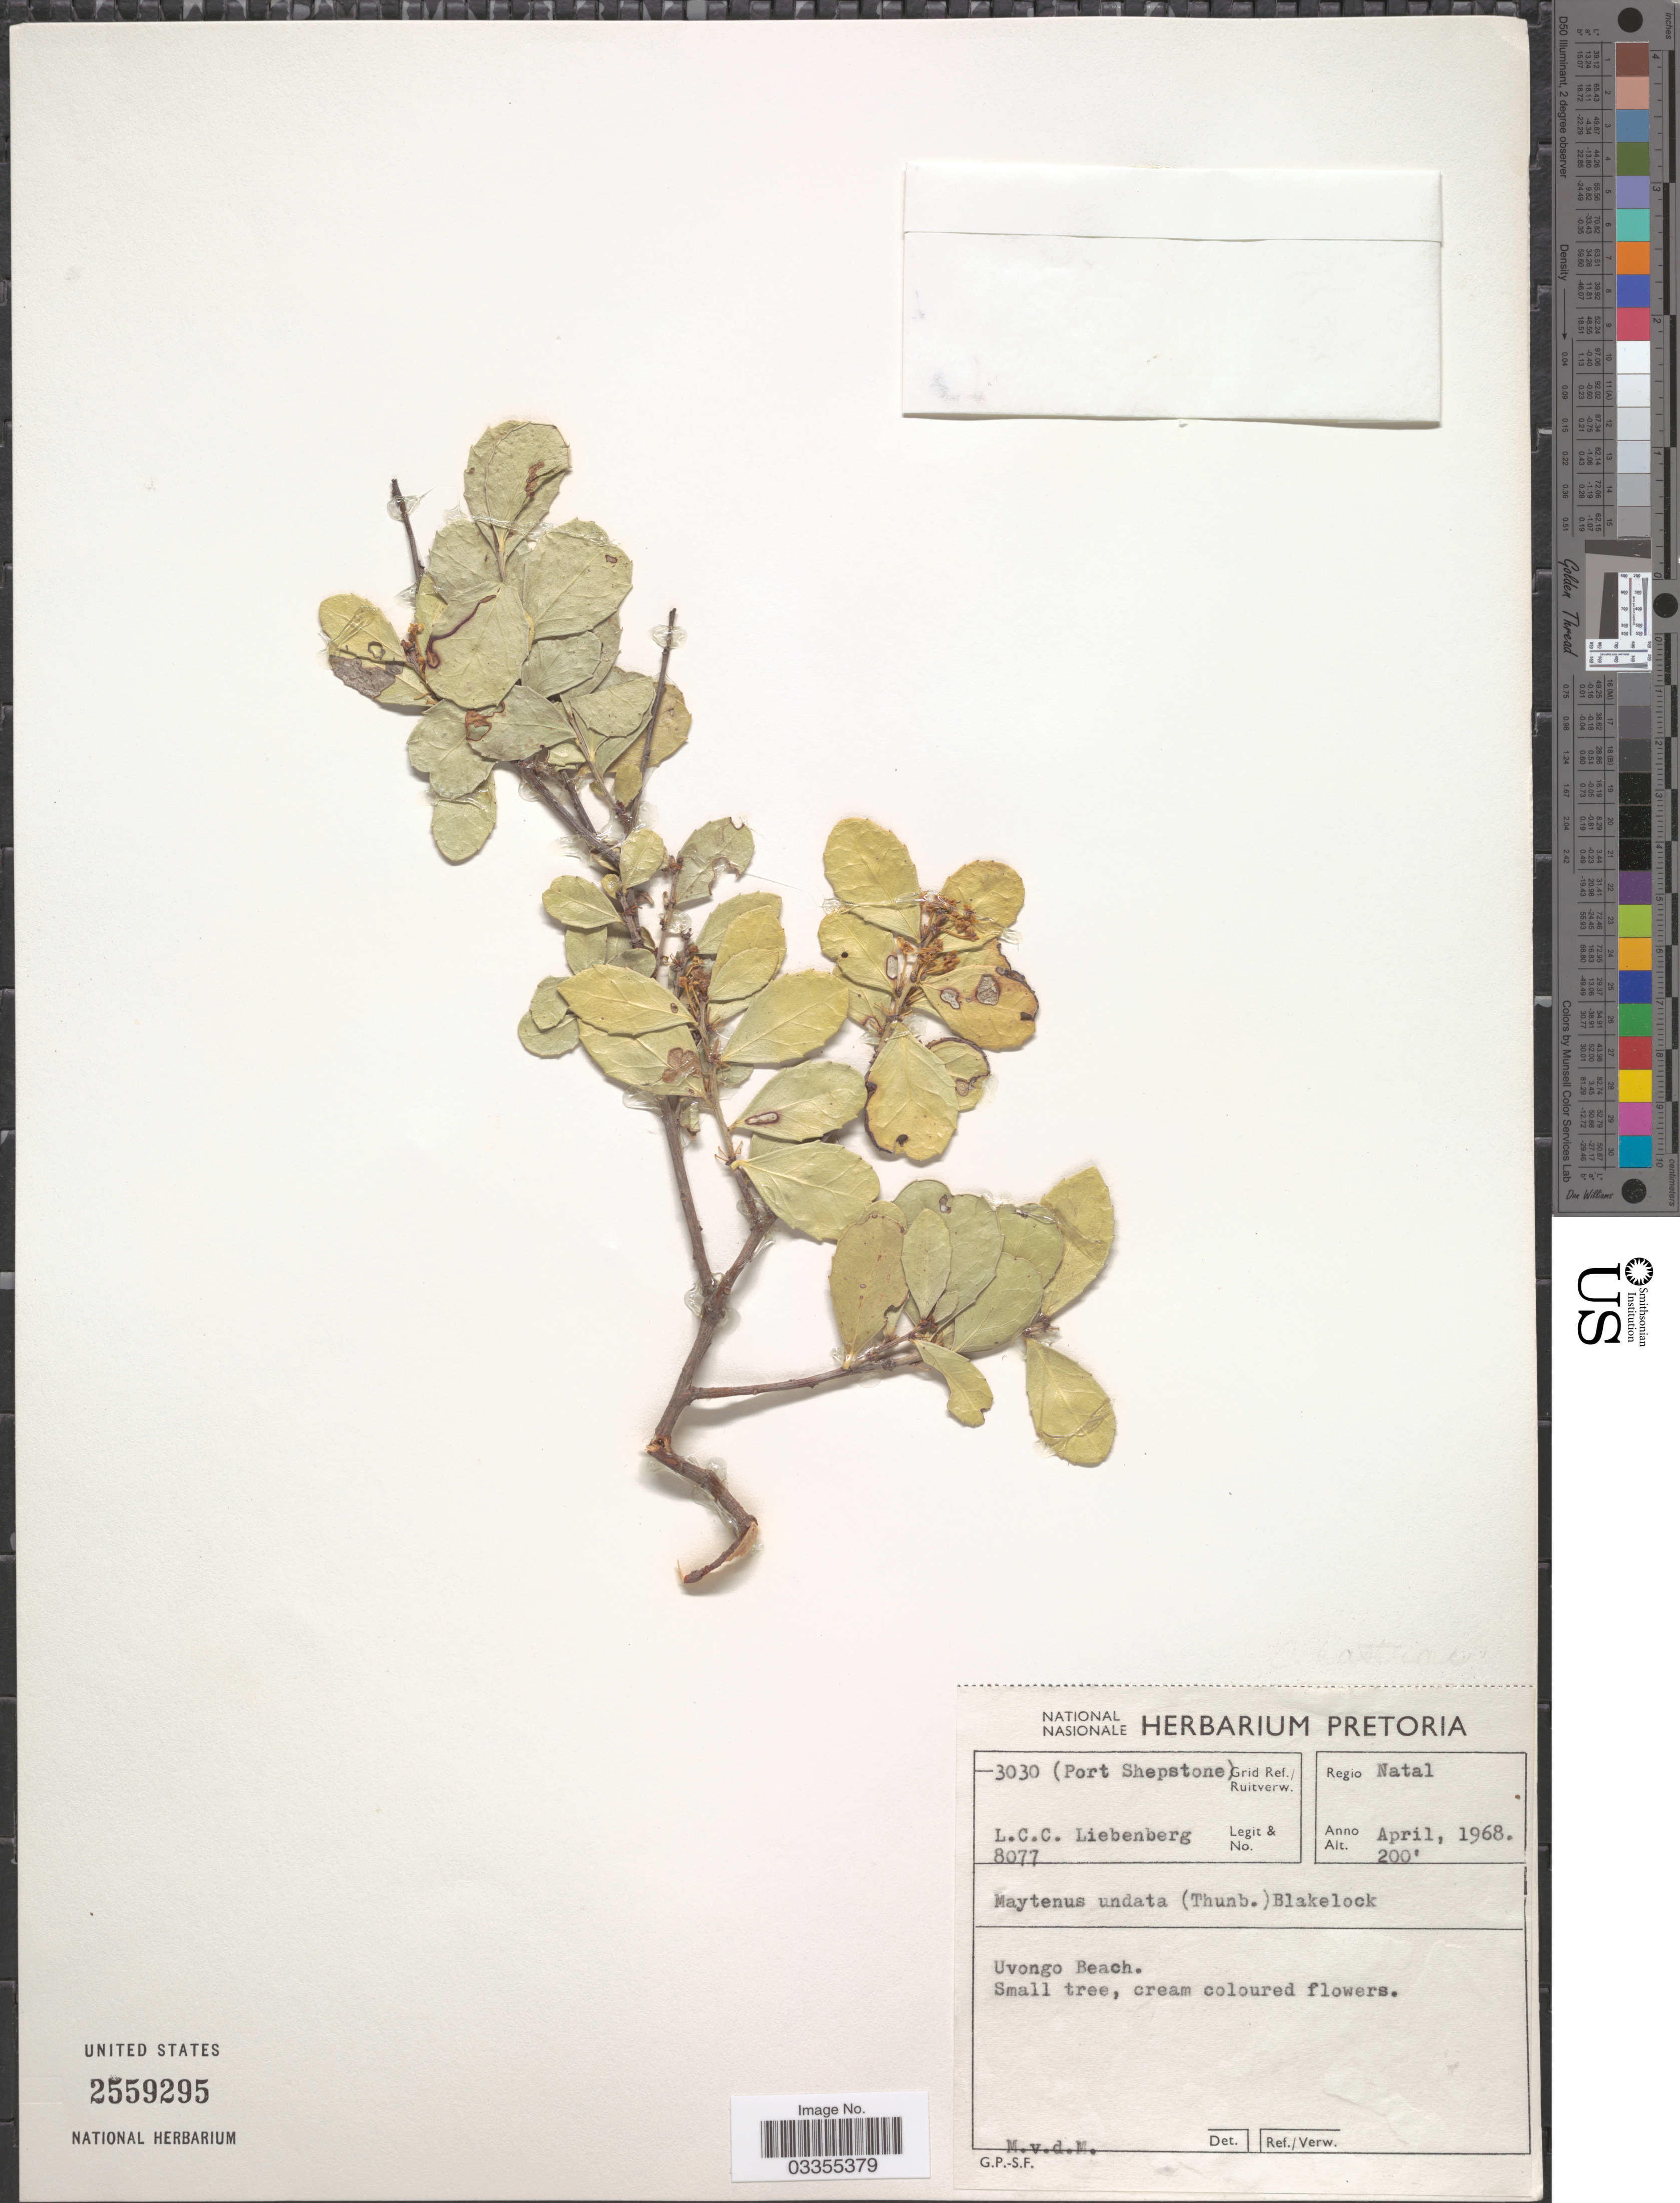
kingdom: Plantae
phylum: Tracheophyta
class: Magnoliopsida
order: Celastrales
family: Celastraceae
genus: Maytenus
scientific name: Maytenus undata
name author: (Thunb.) Blakelock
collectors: L. Liebenberg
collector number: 8077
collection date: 1968-04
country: South Africa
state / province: KwaZulu-Natal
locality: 3030 (Port Shepstone) Grif Ref./Ruitverw. Regio Natal. Uvongo Beach.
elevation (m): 61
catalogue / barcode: US 2559295